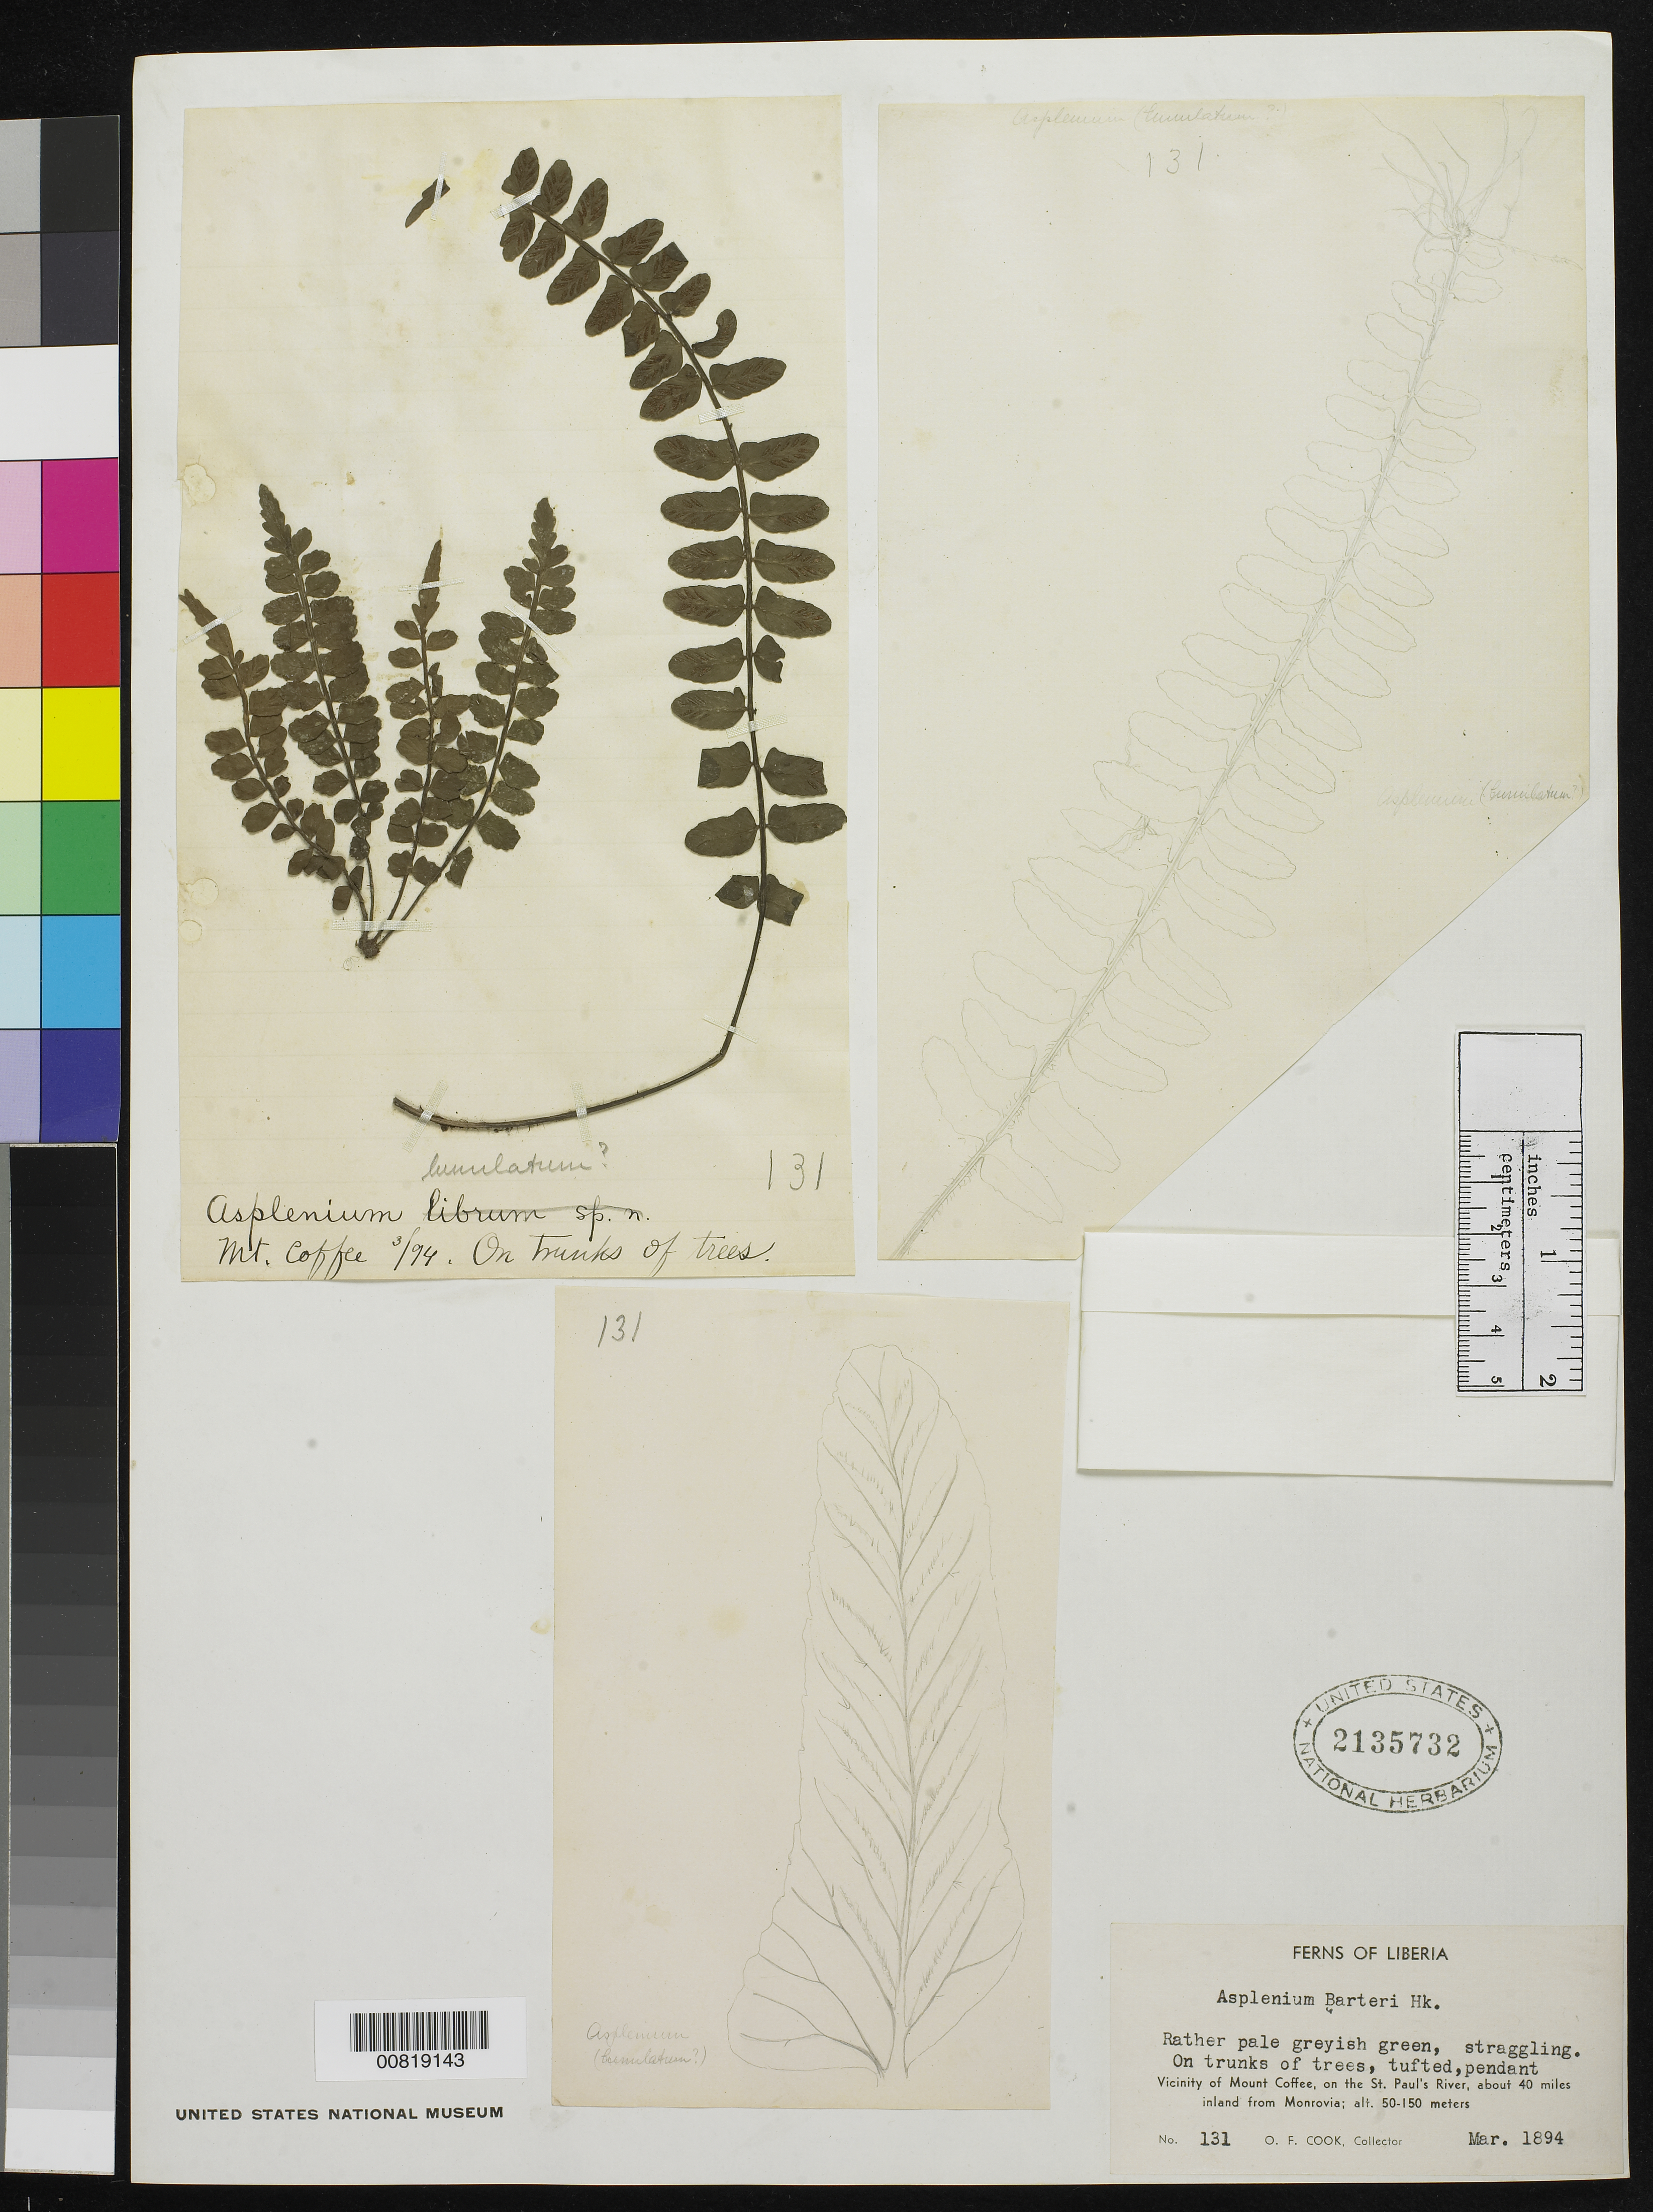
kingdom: Plantae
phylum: Tracheophyta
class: Polypodiopsida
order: Polypodiales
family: Aspleniaceae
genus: Asplenium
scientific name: Asplenium barteri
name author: Hook.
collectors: O. F. Cook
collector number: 131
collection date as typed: Mar 1894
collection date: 1894-03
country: Liberia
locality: Mt. Coffee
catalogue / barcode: US 2135732